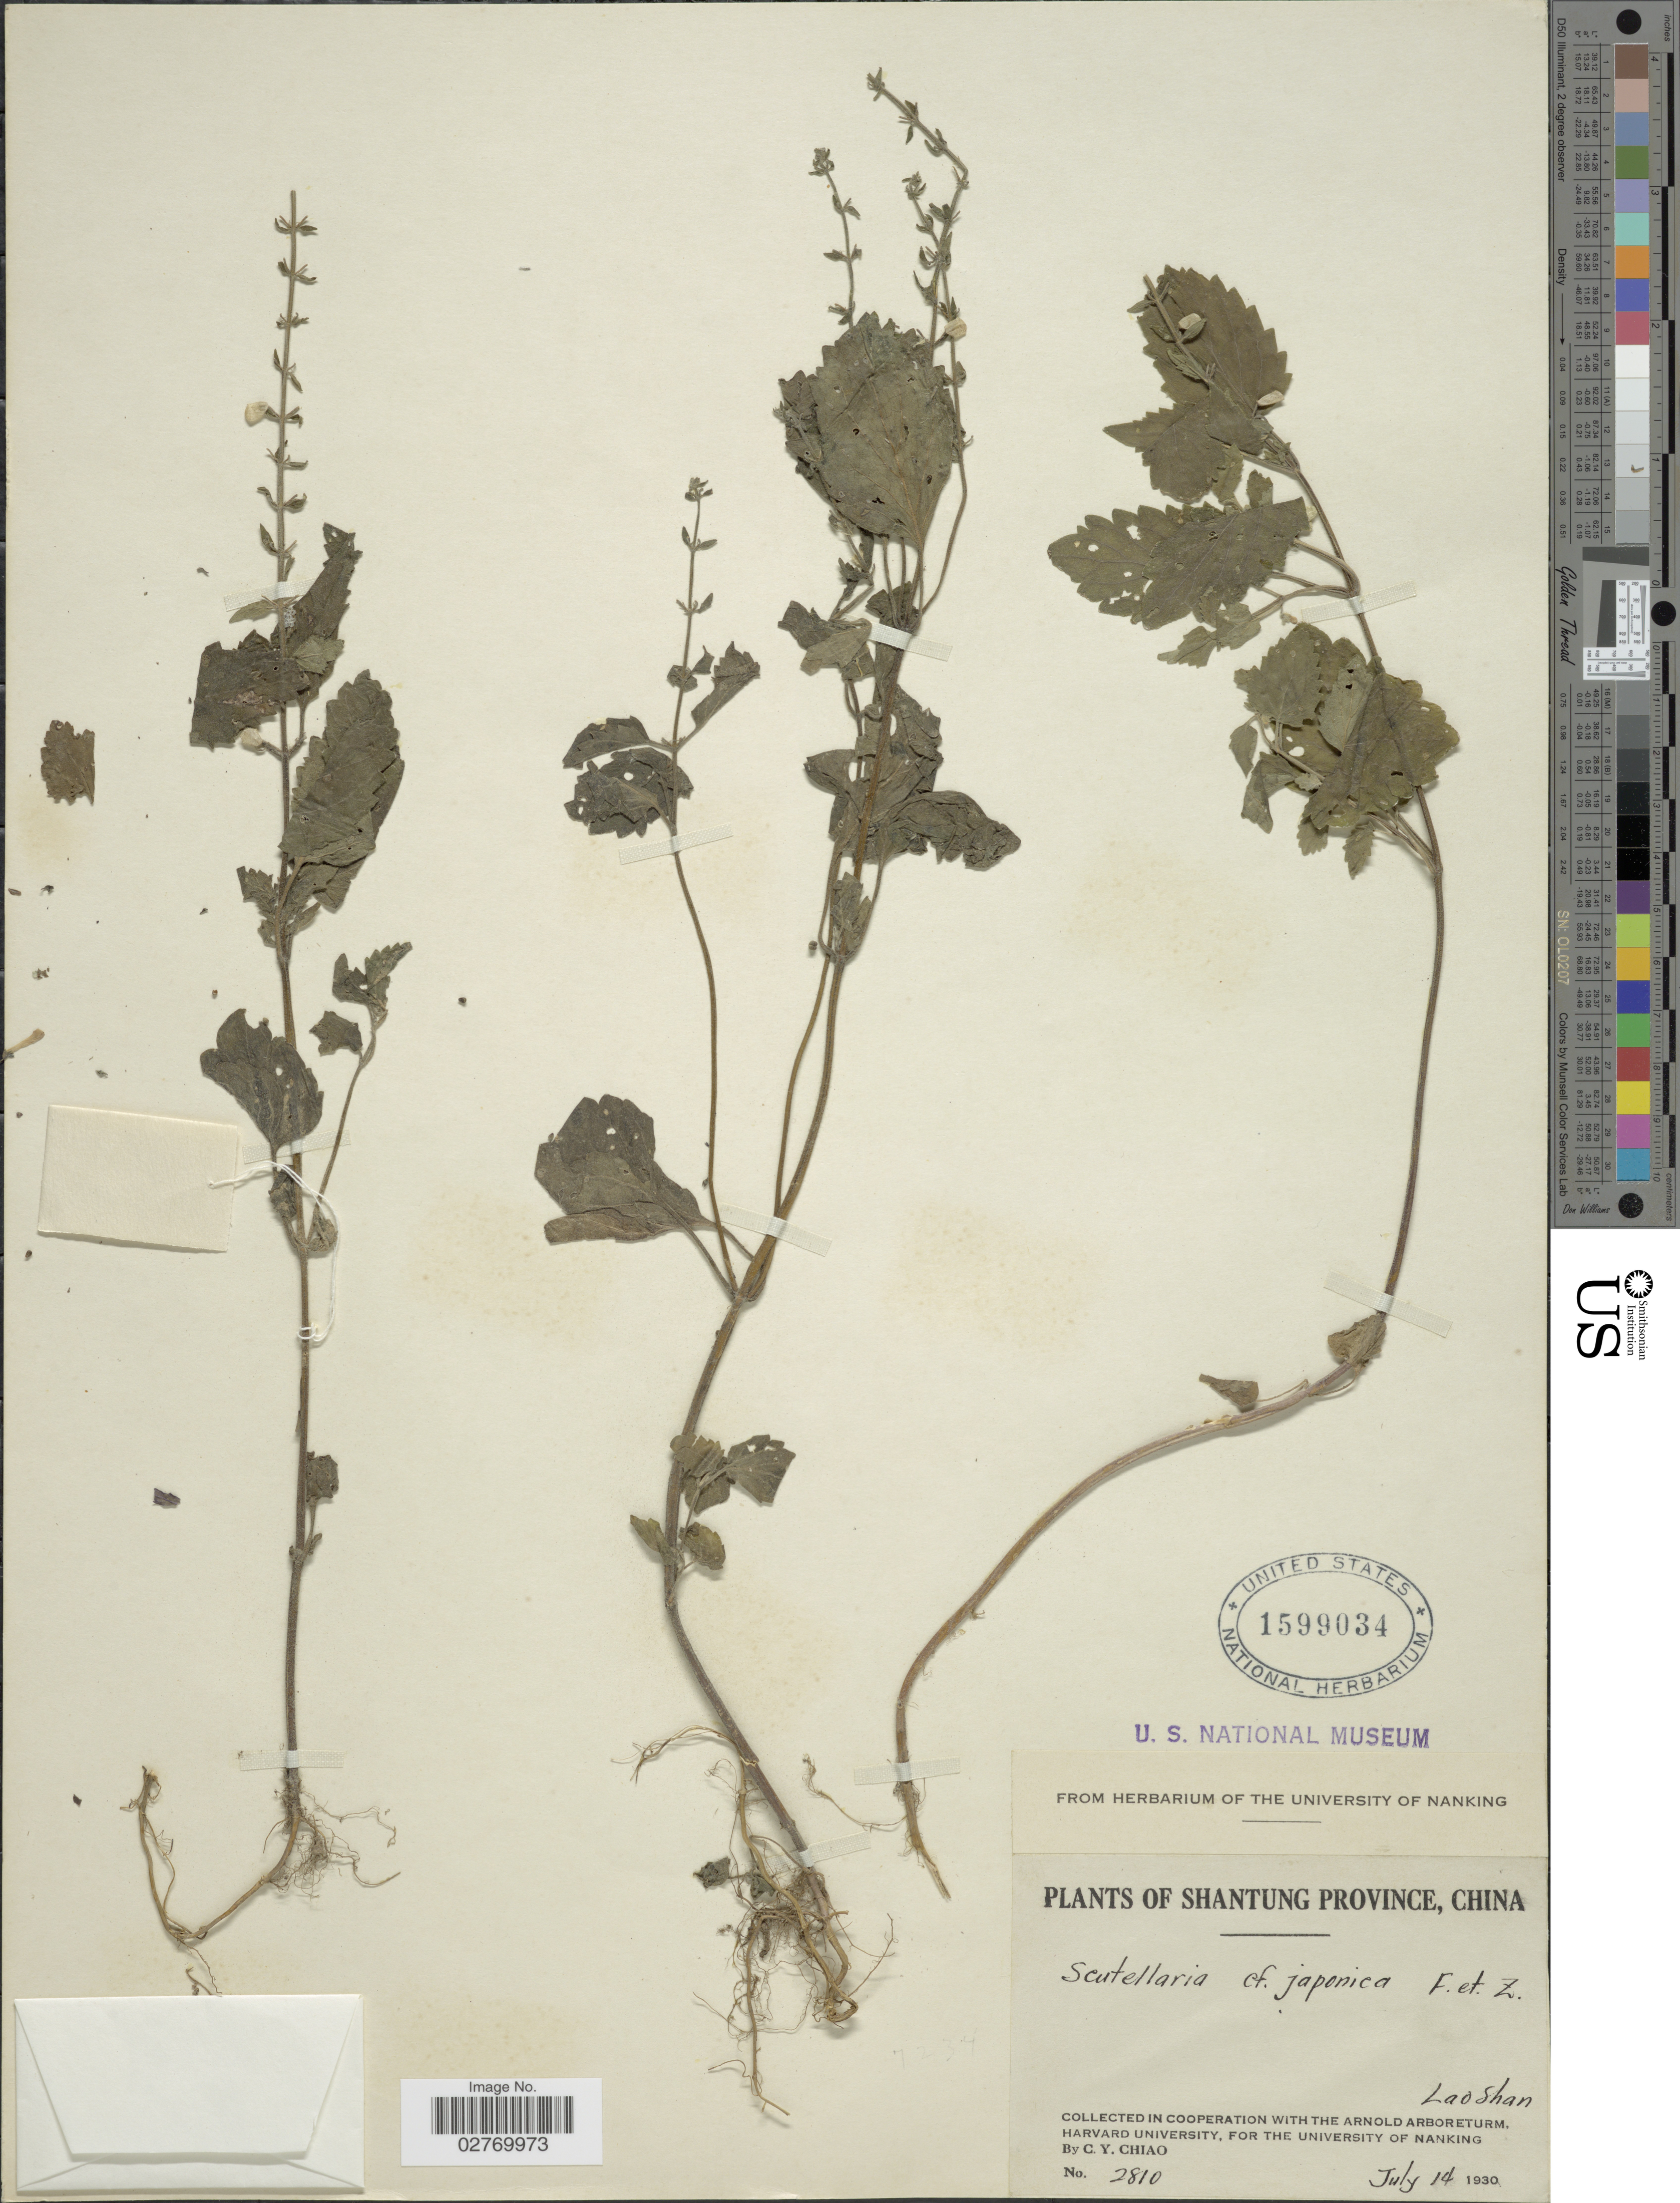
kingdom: Plantae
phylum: Tracheophyta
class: Magnoliopsida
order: Lamiales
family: Lamiaceae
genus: Scutellaria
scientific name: Scutellaria japonica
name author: Burm. f.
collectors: C. Y. Chiao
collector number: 2810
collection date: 1930-07-14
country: China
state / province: Shandong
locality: Shantung Province. Lao Shan.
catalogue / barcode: US 1599034